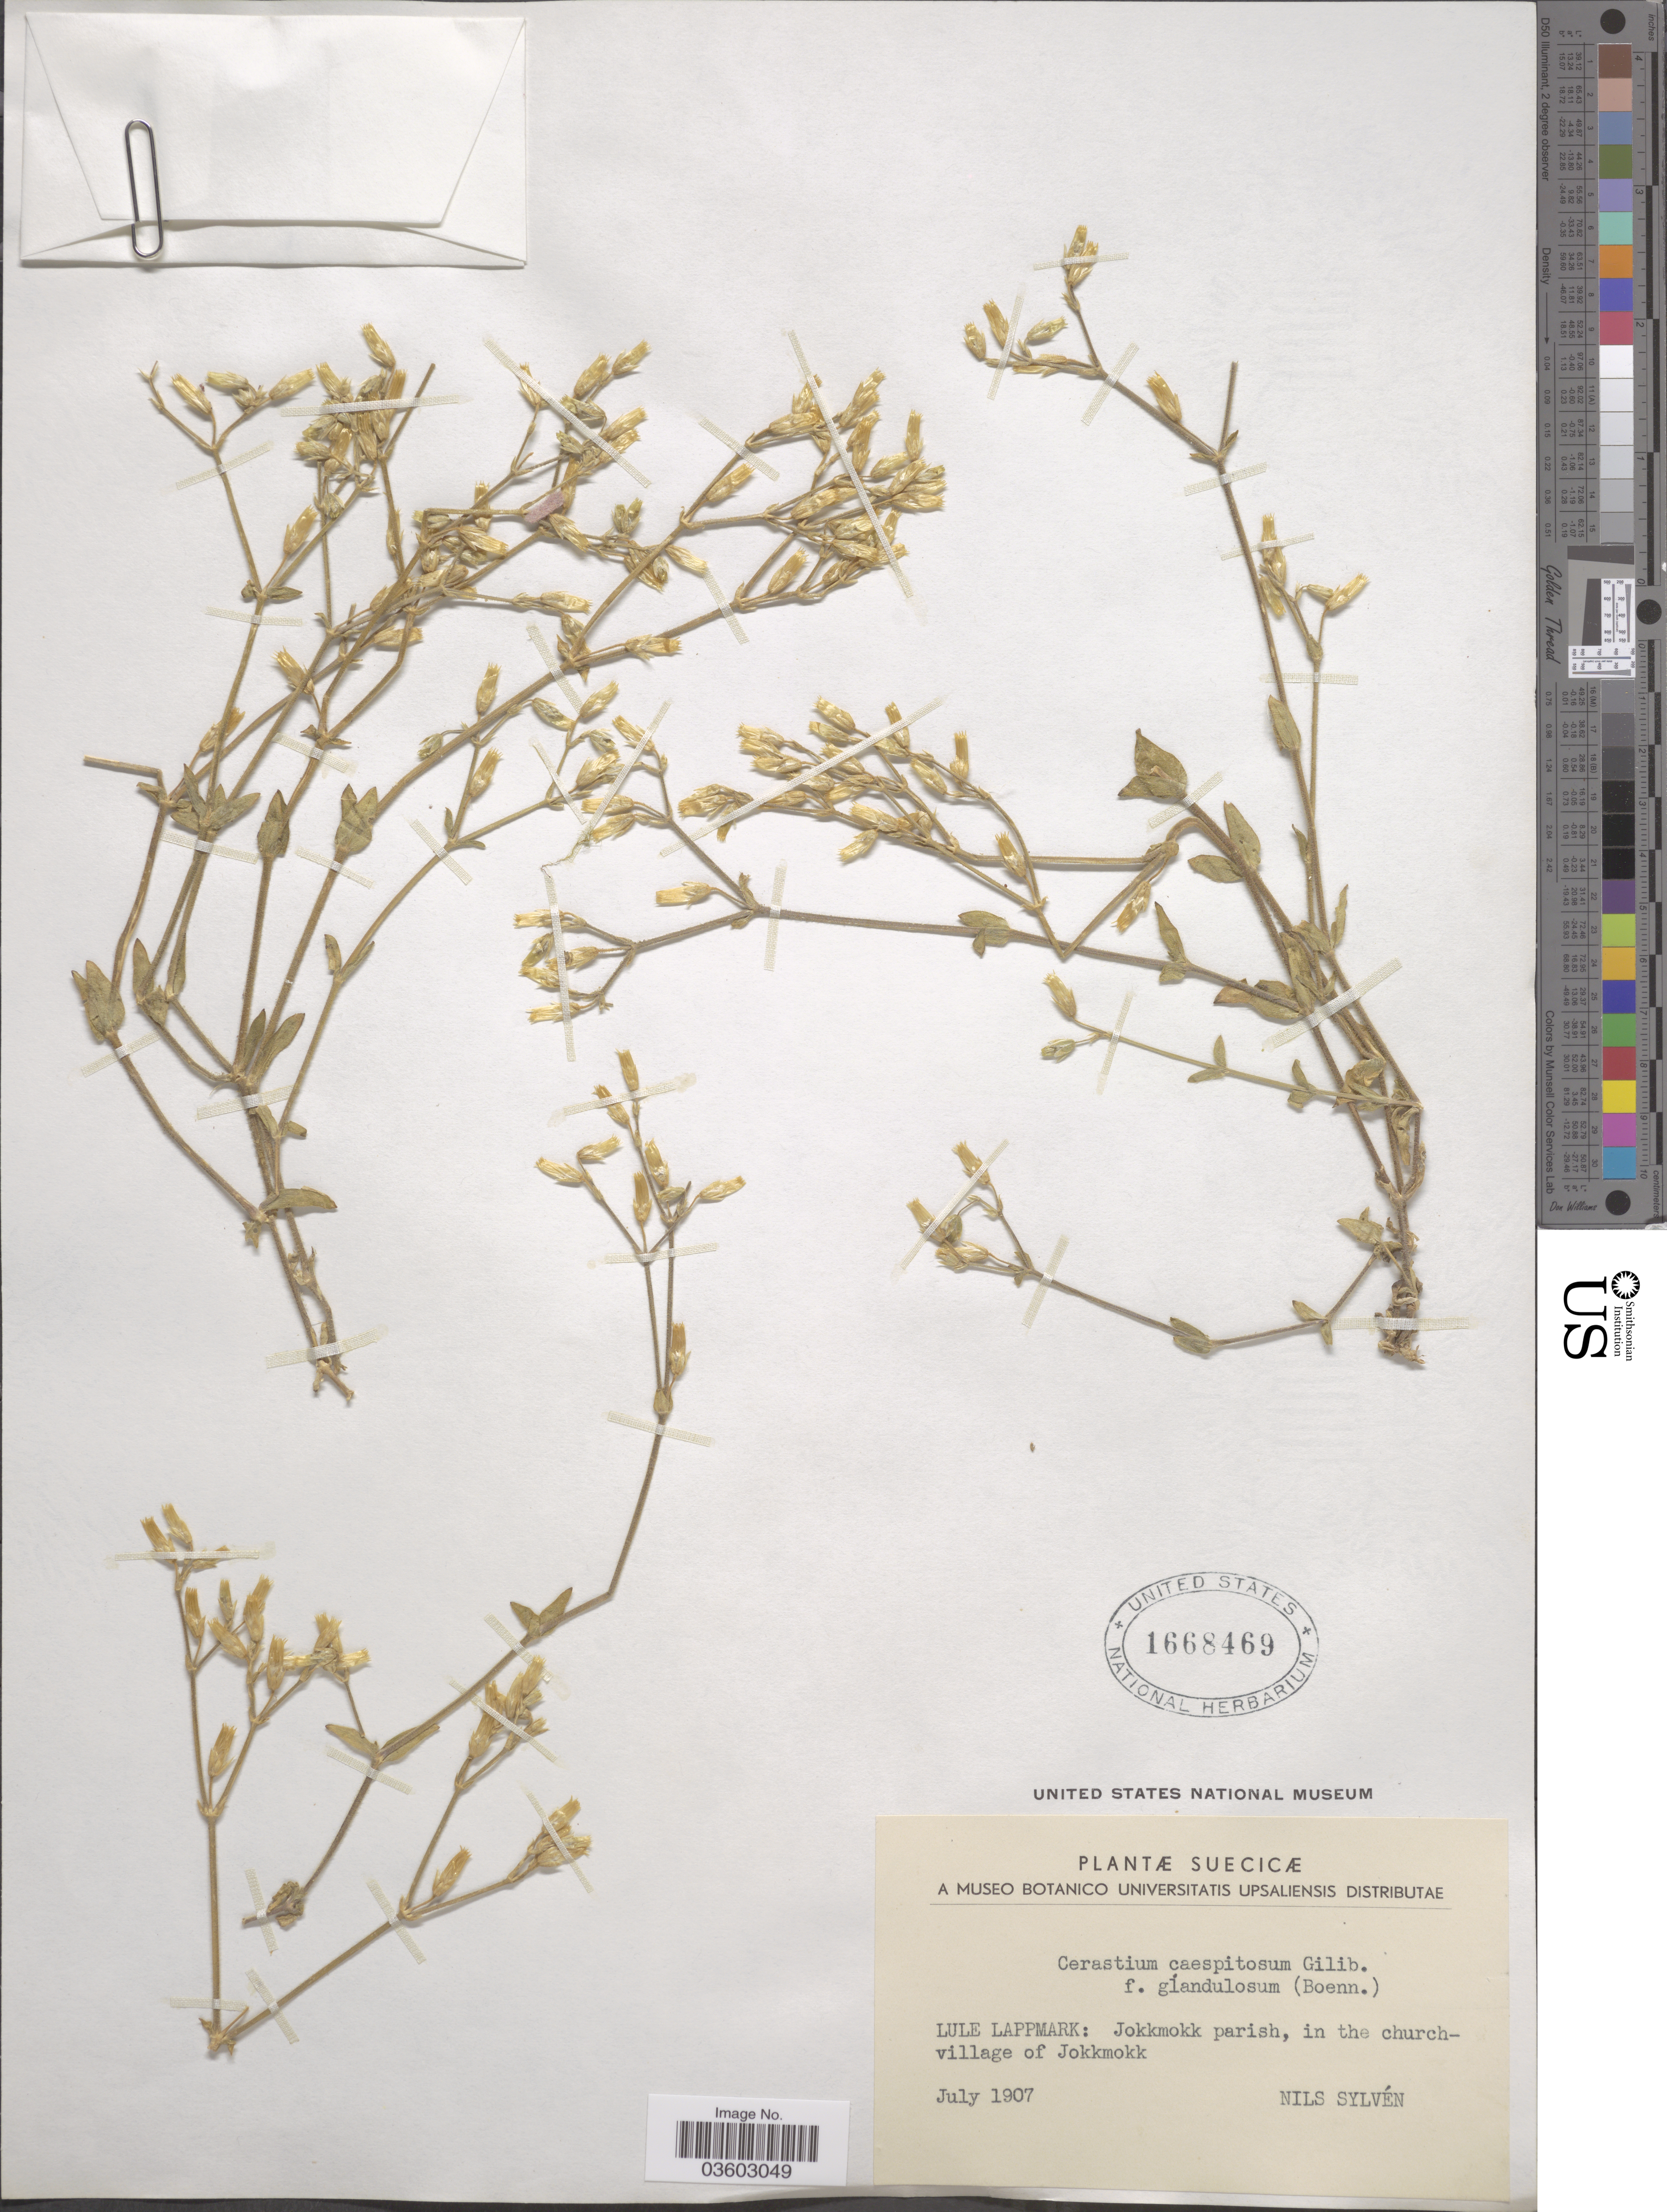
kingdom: Plantae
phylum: Tracheophyta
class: Magnoliopsida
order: Caryophyllales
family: Caryophyllaceae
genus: Cerastium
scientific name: Cerastium caespitosum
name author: Rchb. & Kit.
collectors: N. O. Sylvén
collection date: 1907-07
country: Sweden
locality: Suecicæ. Lule Lappmark: Jokkmokk parish, in the churchvillage of Jokkmokk.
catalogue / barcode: US 1668469